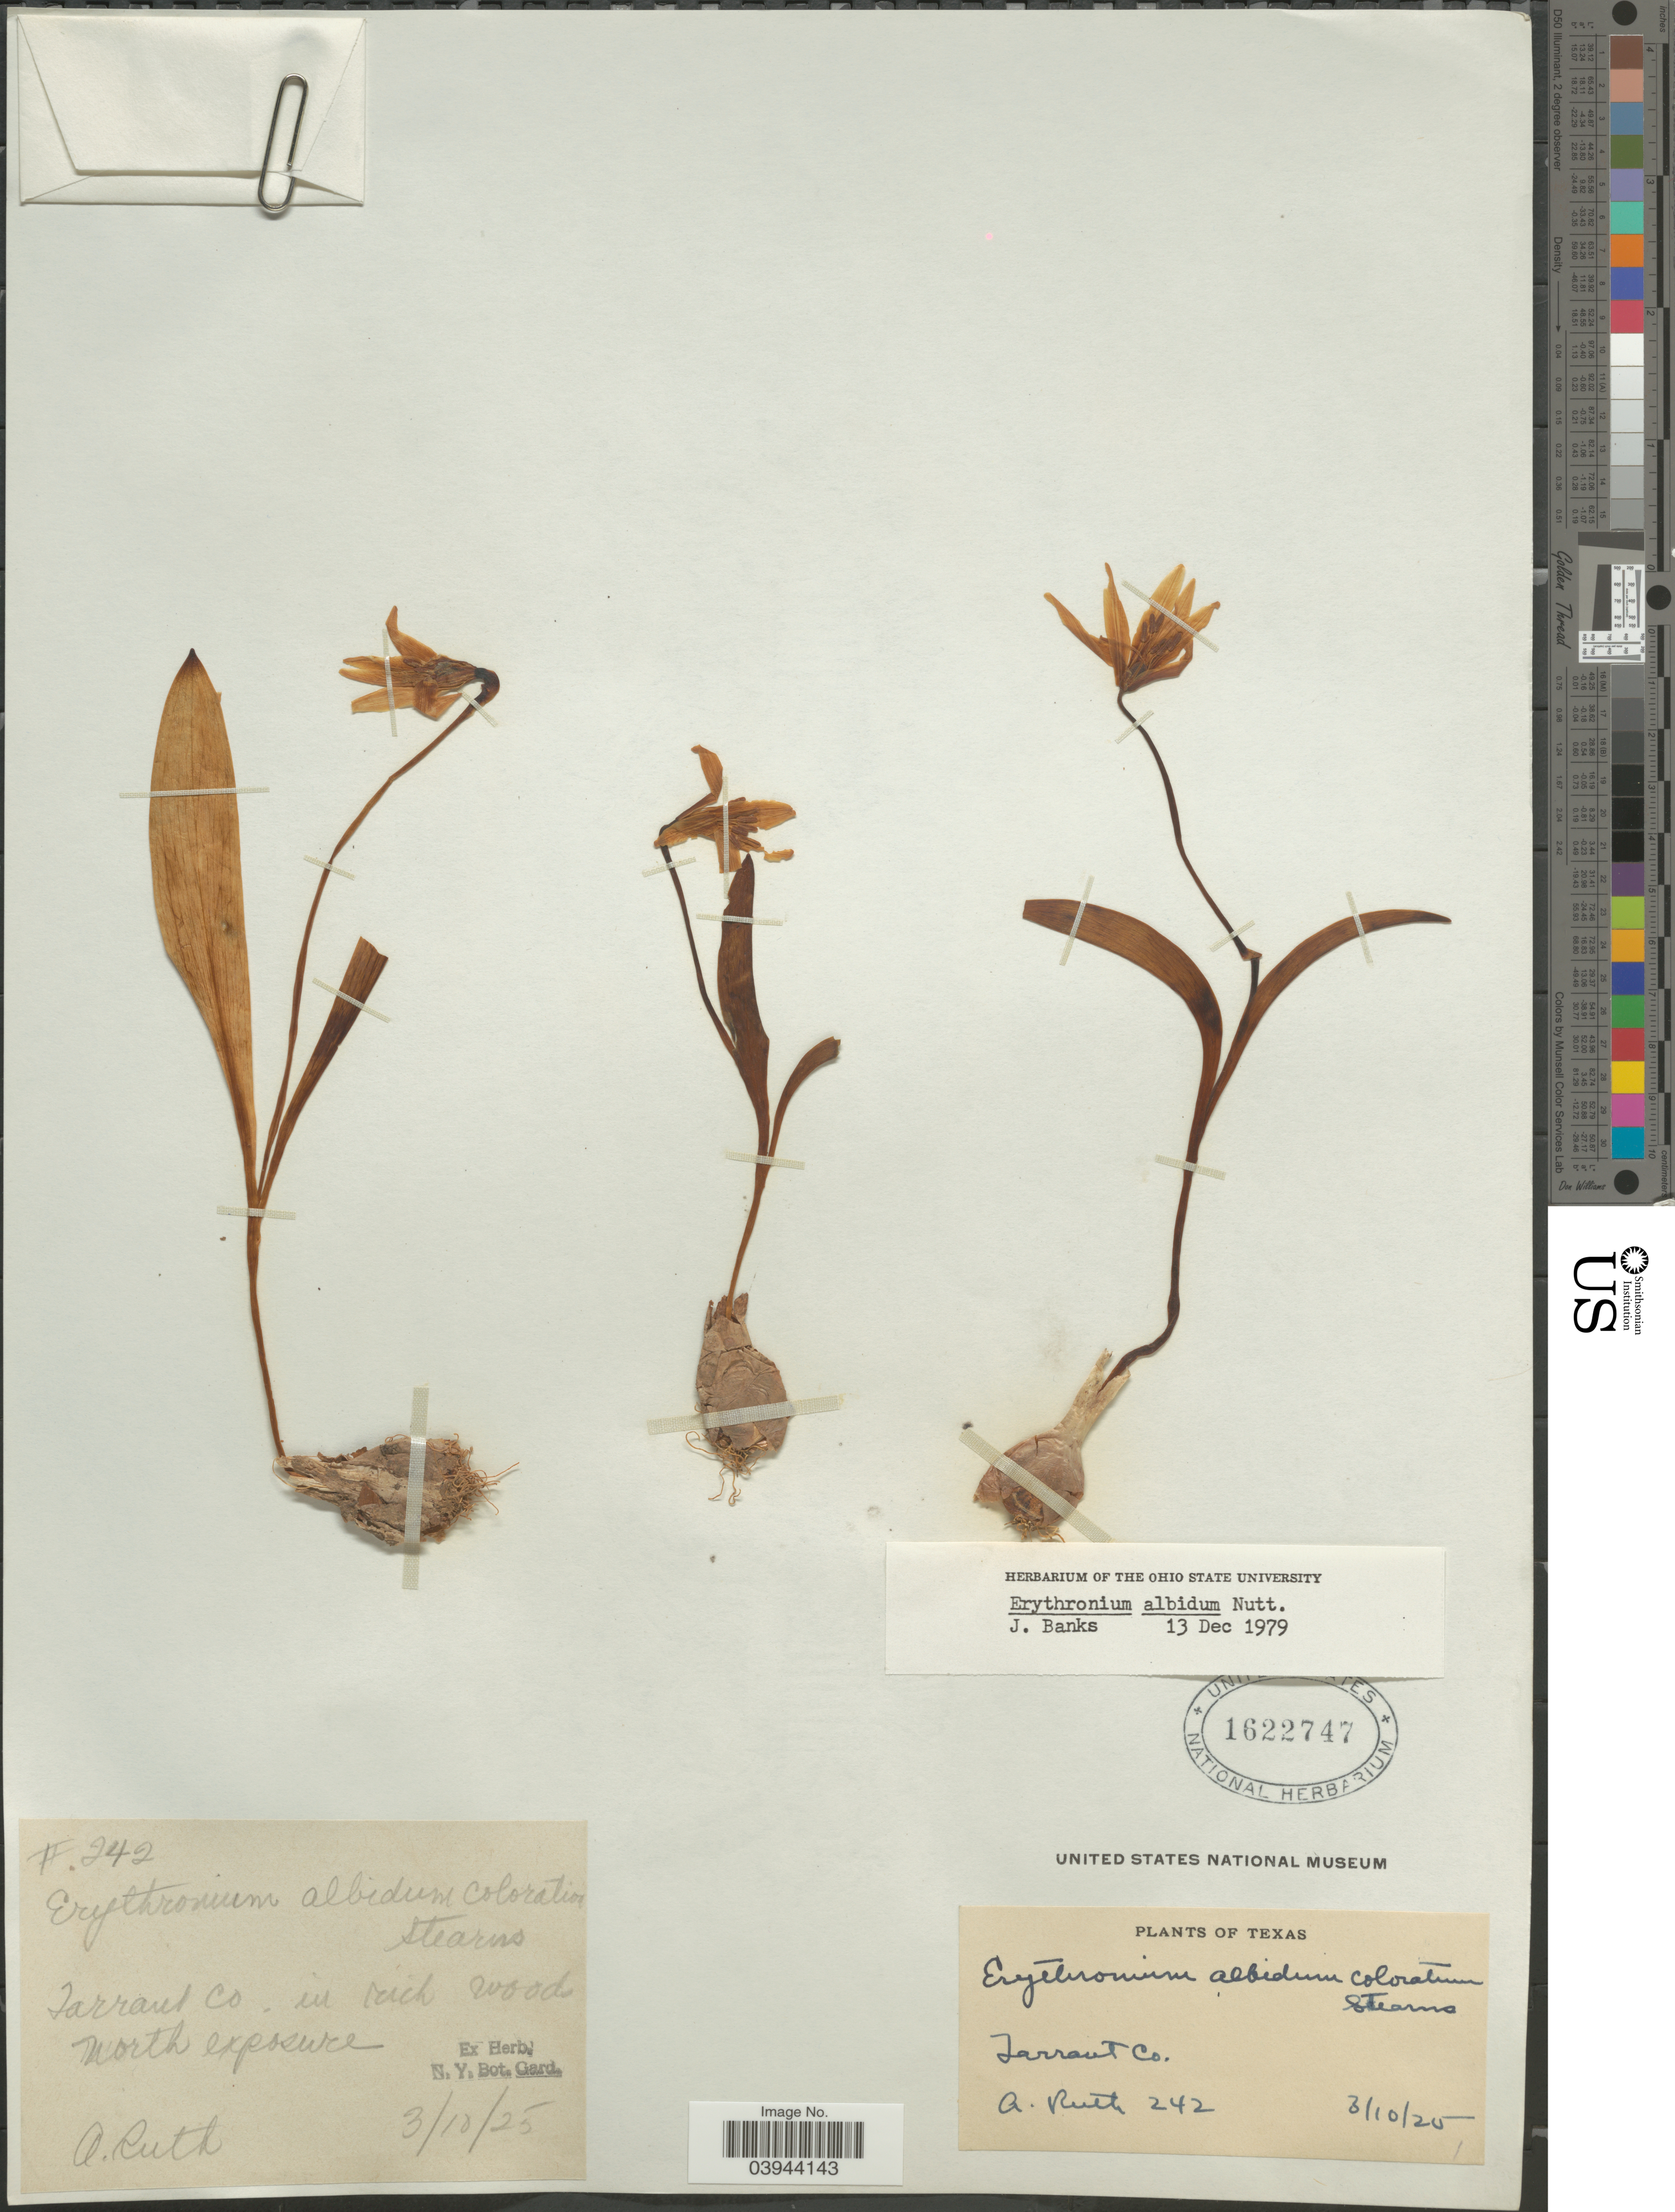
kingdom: Plantae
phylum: Tracheophyta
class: Liliopsida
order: Liliales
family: Liliaceae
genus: Erythronium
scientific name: Erythronium albidum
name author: Nutt.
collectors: A. Ruth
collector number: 242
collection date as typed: Transcribed d/m/y: 10/3/25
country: United States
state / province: Texas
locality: Tarrant Co, in rich woods north exposure.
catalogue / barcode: US 1622747